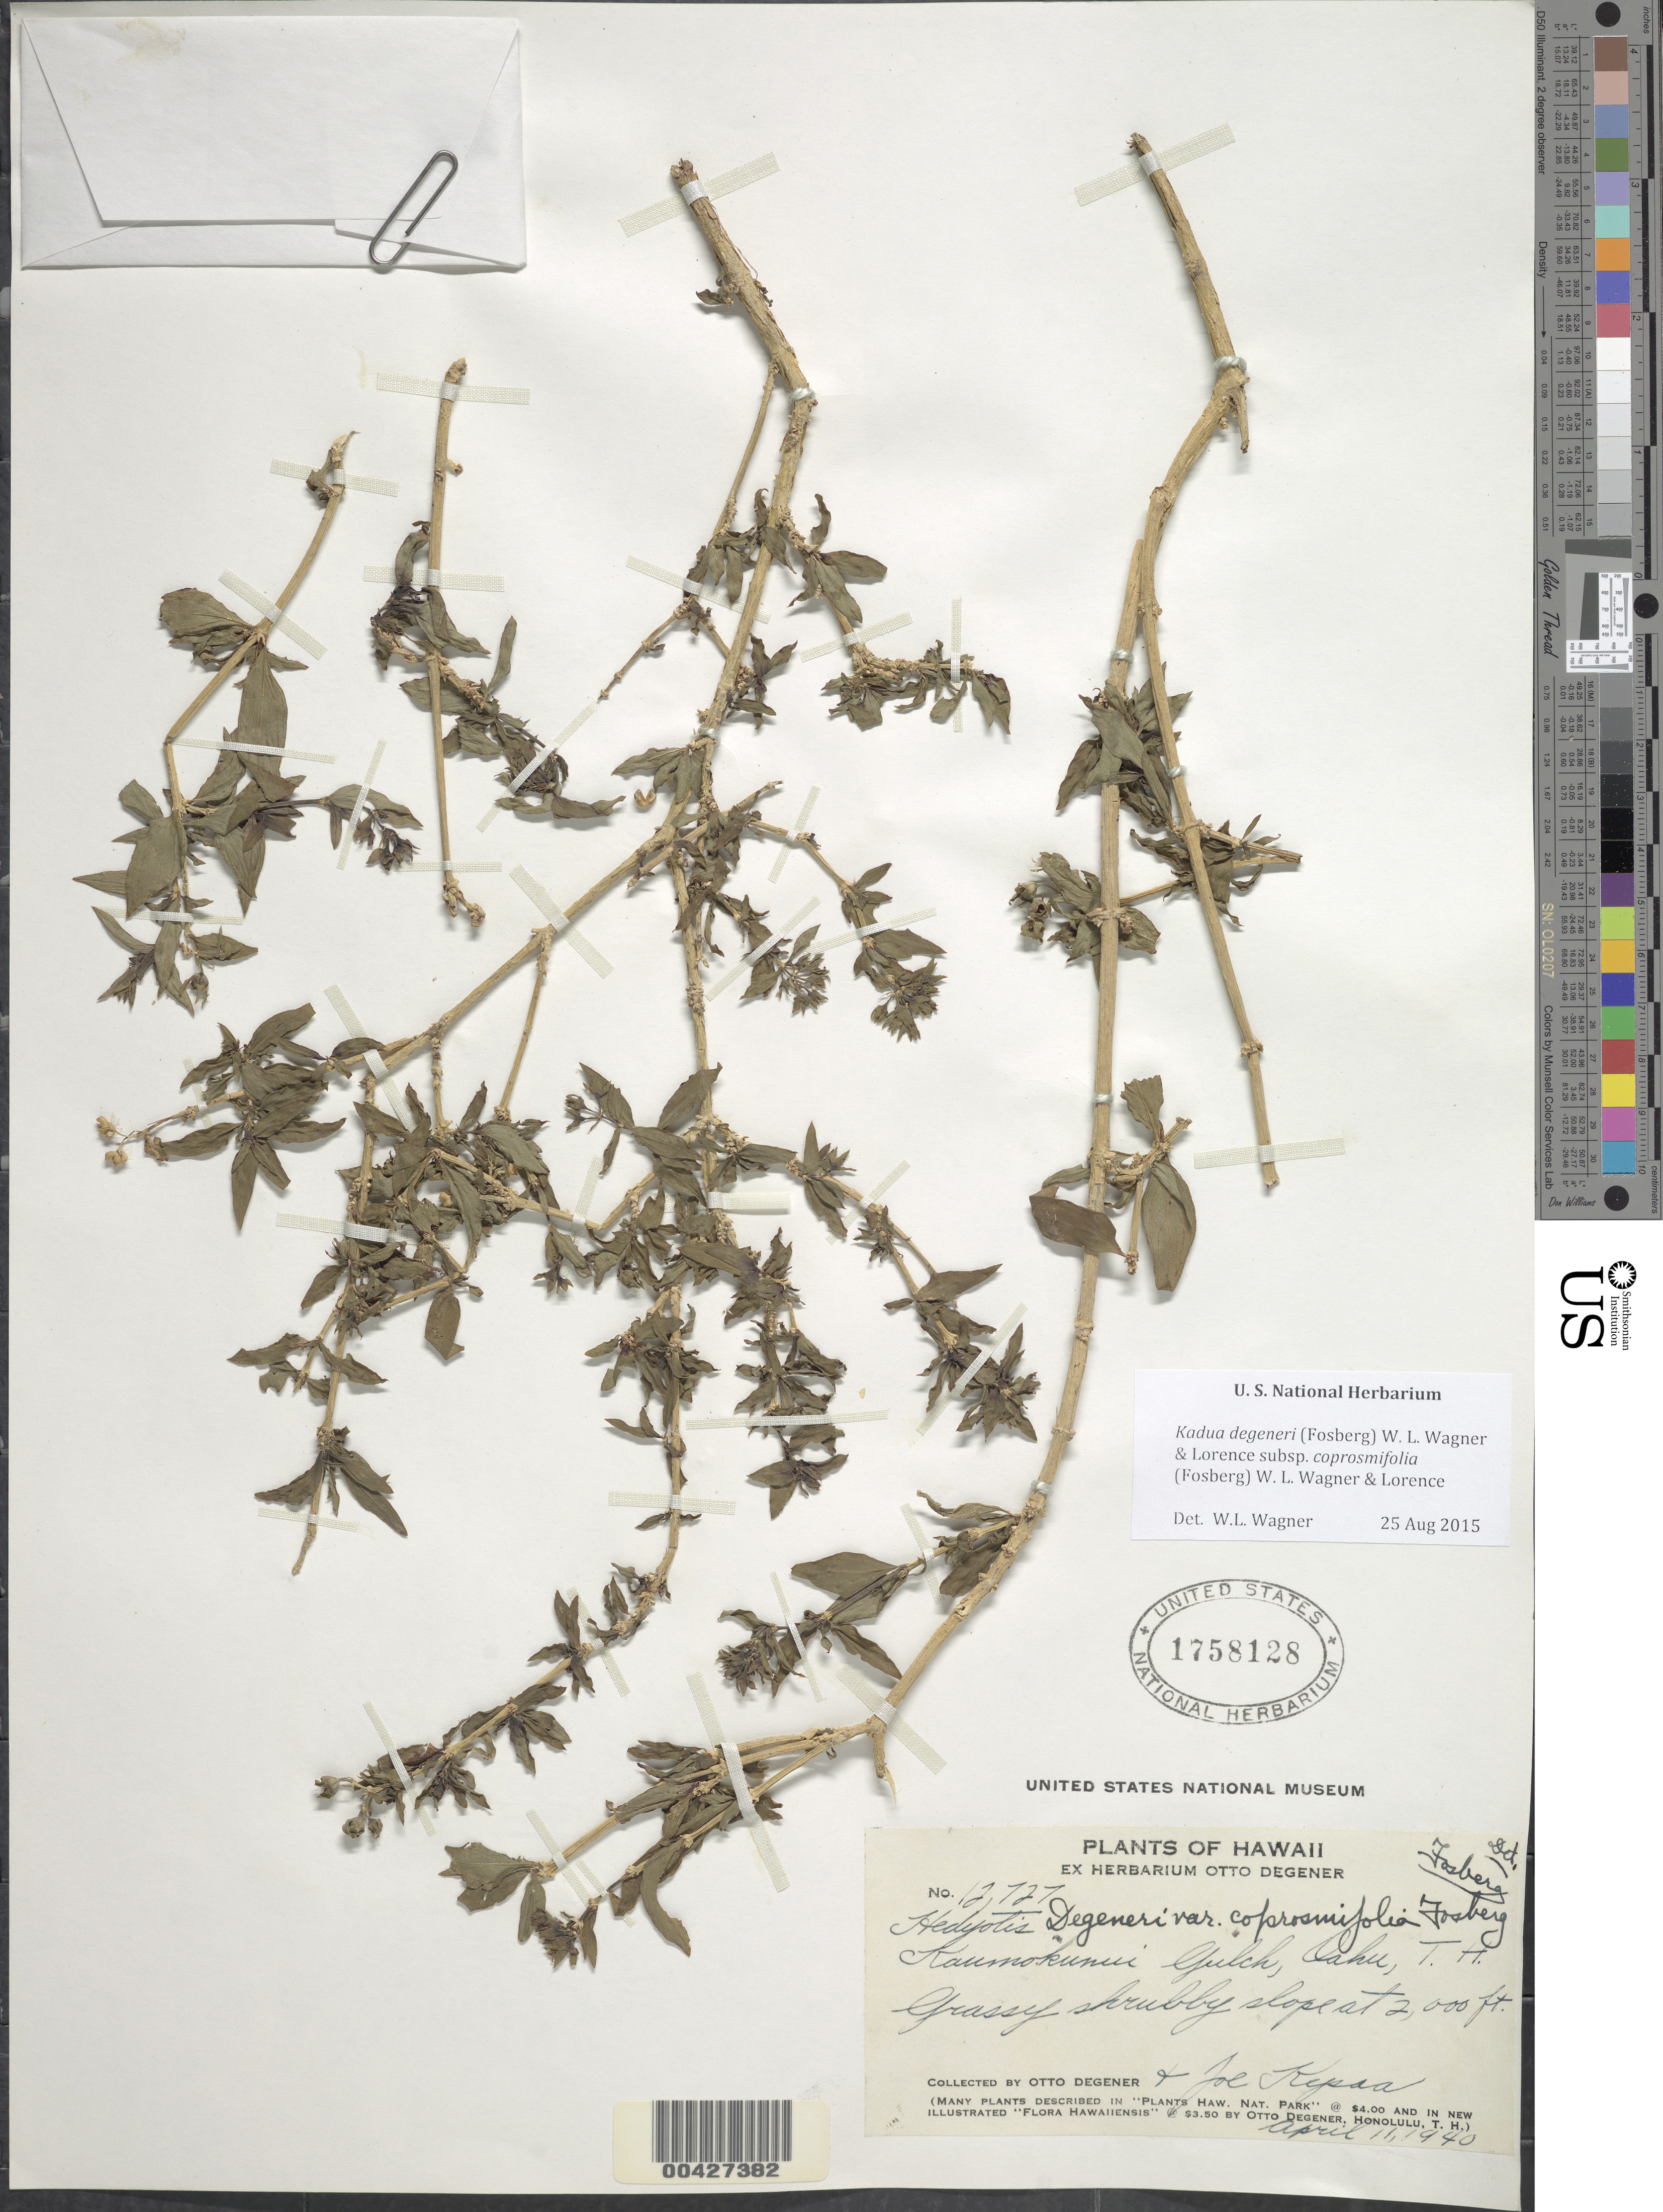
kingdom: Plantae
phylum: Tracheophyta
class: Magnoliopsida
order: Gentianales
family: Rubiaceae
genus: Kadua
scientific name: Kadua degeneri subsp. coprosmifolia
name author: (Fosberg) W.L. Wagner & Lorence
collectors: O. Degener & J. Kepaa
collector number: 12727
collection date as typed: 11 Apr 1940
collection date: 1940-04-11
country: United States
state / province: Hawaii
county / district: Honolulu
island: Oahu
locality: Kaumokunui Gulch.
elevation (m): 610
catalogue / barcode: US 1758128